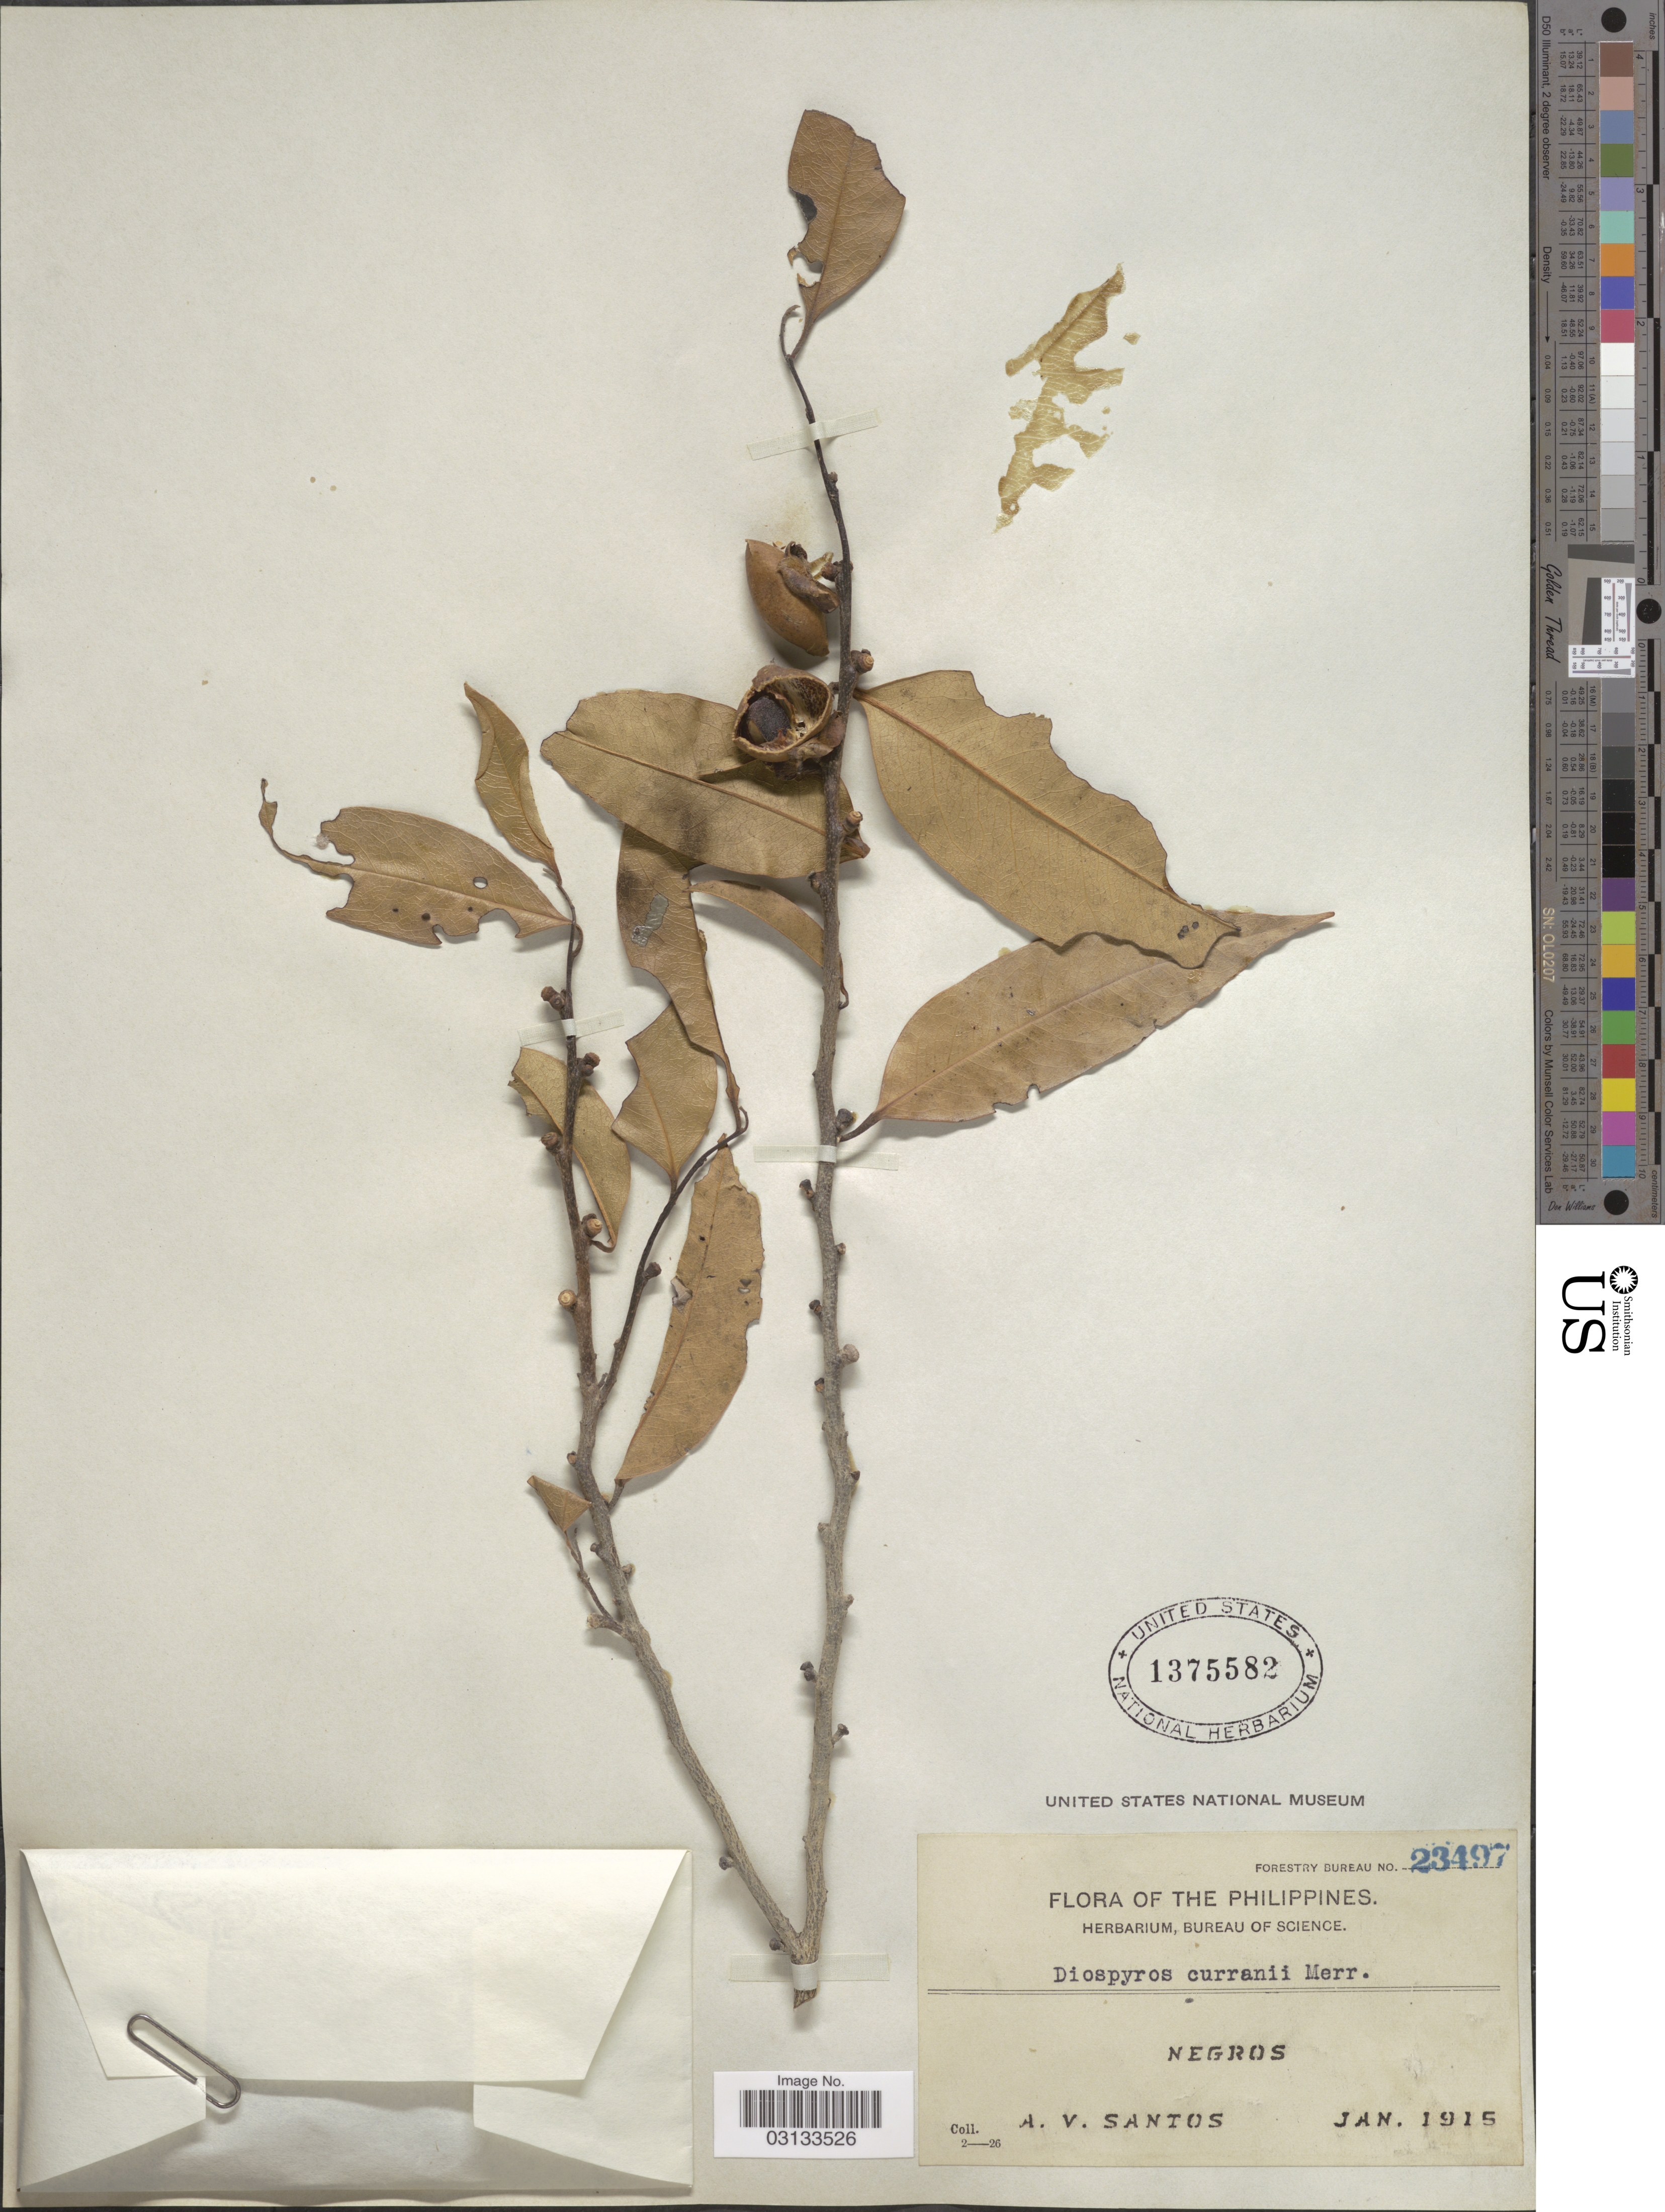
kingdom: Plantae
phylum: Tracheophyta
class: Magnoliopsida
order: Ericales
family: Ebenaceae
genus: Diospyros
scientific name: Diospyros curranii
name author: Merr.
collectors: A. Santos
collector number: Forestry Bureau 23497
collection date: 1915-01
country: Philippines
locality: Negros.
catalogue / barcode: US 1375582